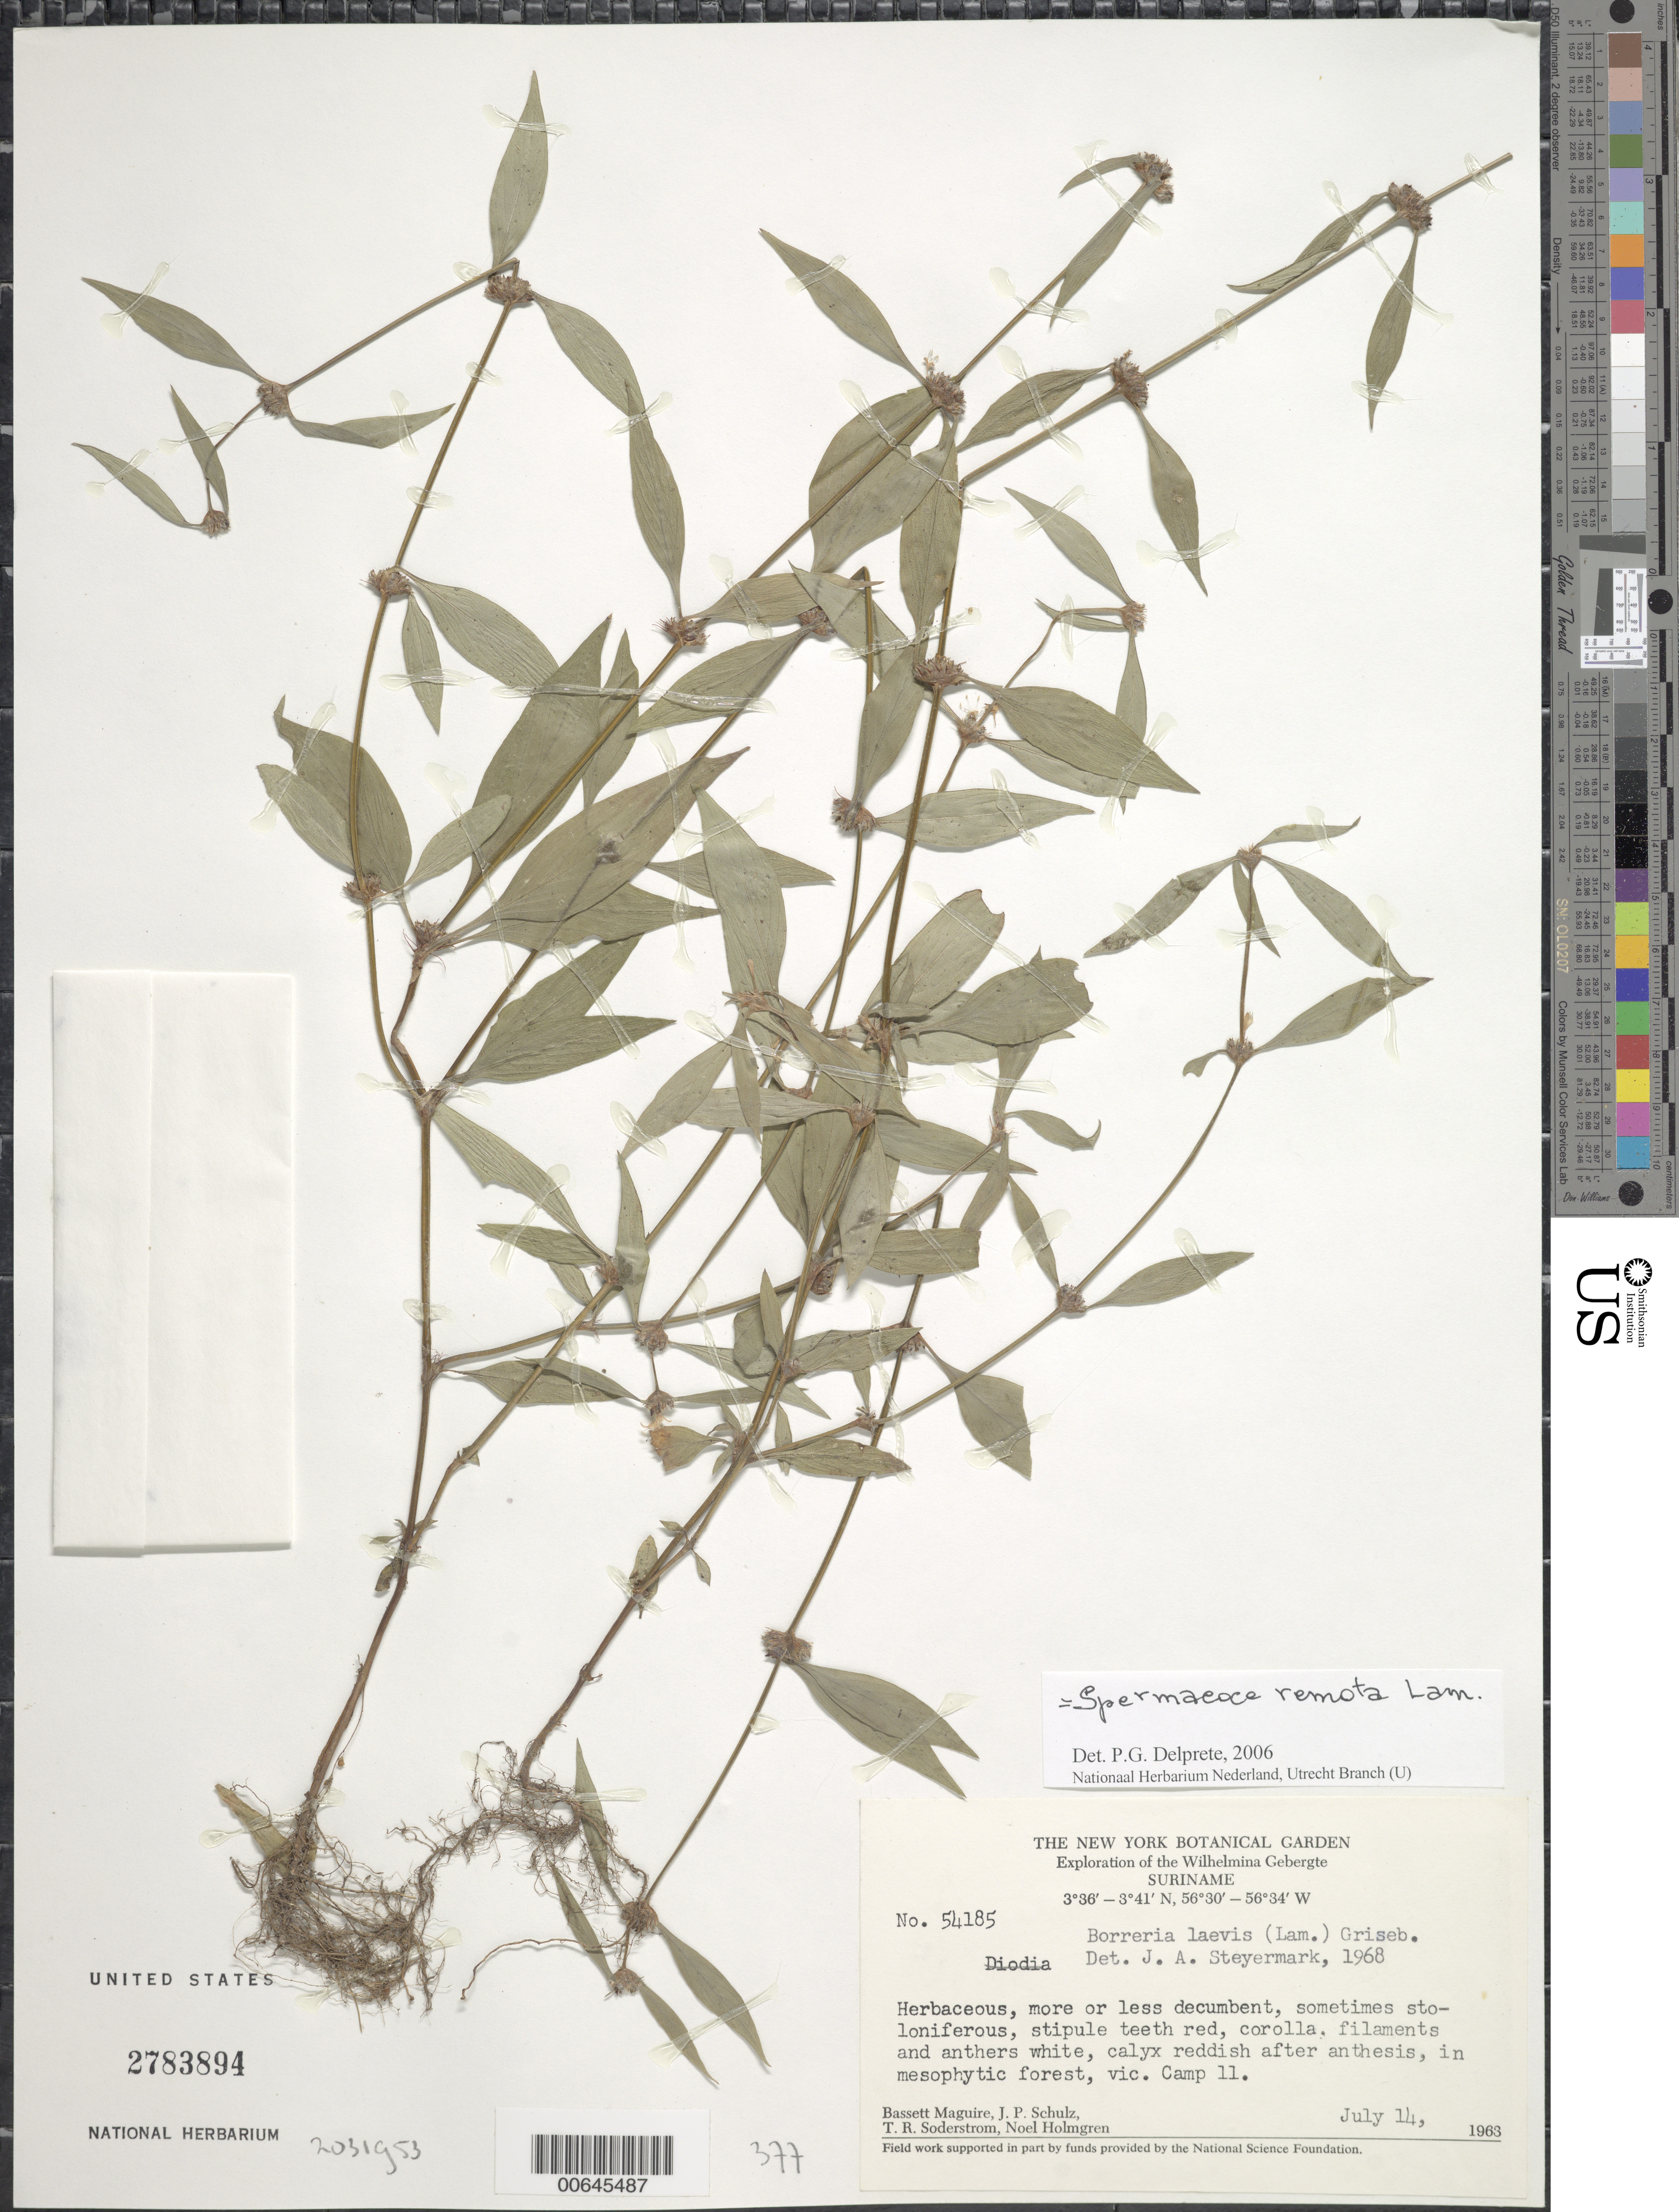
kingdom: Plantae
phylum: Tracheophyta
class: Magnoliopsida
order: Gentianales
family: Rubiaceae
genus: Spermacoce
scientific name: Spermacoce remota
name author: Lam.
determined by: Delprete, P. G., Herb. de Guyane Cay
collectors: B. Maguire, J. P. Schulz, T. R. Soderstrom & N. H. Holmgren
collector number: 54185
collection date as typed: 14-Jul-63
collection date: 1963-07-14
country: Suriname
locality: Lucie R., Camp 11 vicinity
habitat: Mesophytic forest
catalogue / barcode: US 2783894